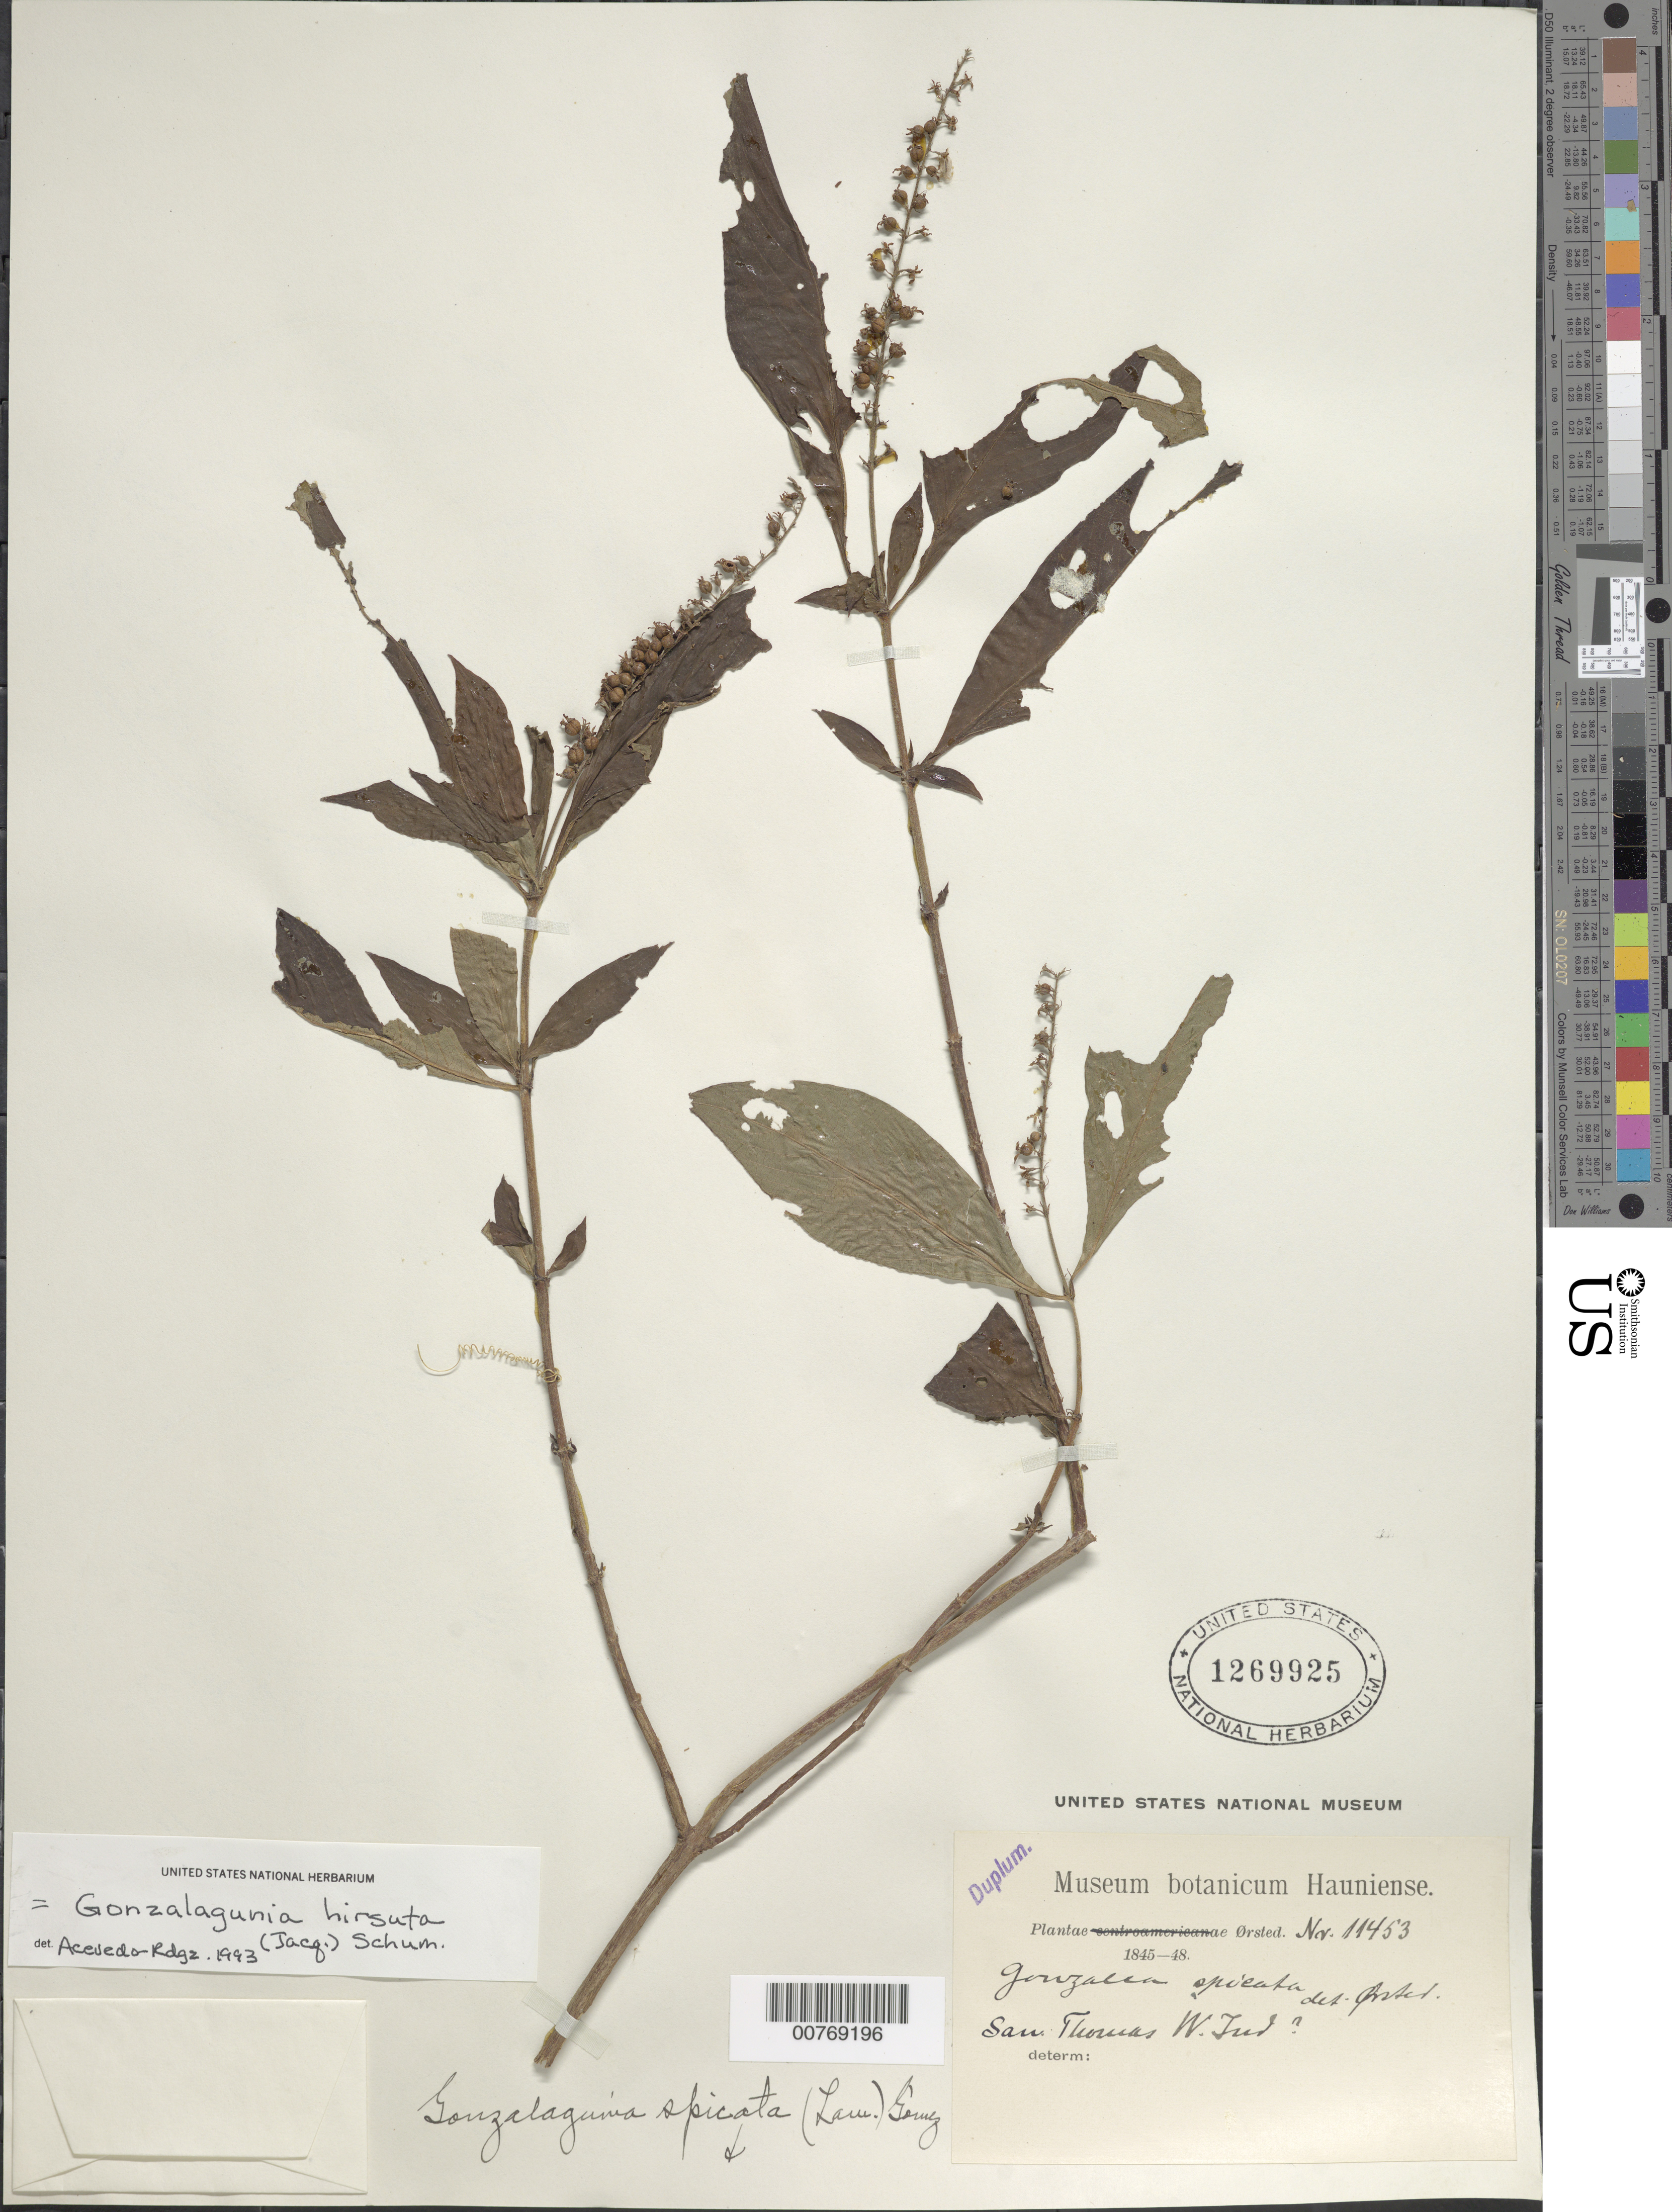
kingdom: Plantae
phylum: Tracheophyta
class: Magnoliopsida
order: Gentianales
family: Rubiaceae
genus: Gonzalagunia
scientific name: Gonzalagunia hirsuta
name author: (Jacq.) K. Schum.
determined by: Acevedo-Rodríguez, P., (BOT), Smithsonian Institution - National Museum of Natural History (UNITED STATES)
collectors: A. S. Oersted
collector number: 11453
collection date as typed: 1845 to -- --- 1848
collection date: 1845/1848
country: U.S. Virgin Islands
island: St. Thomas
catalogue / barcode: US 1269925